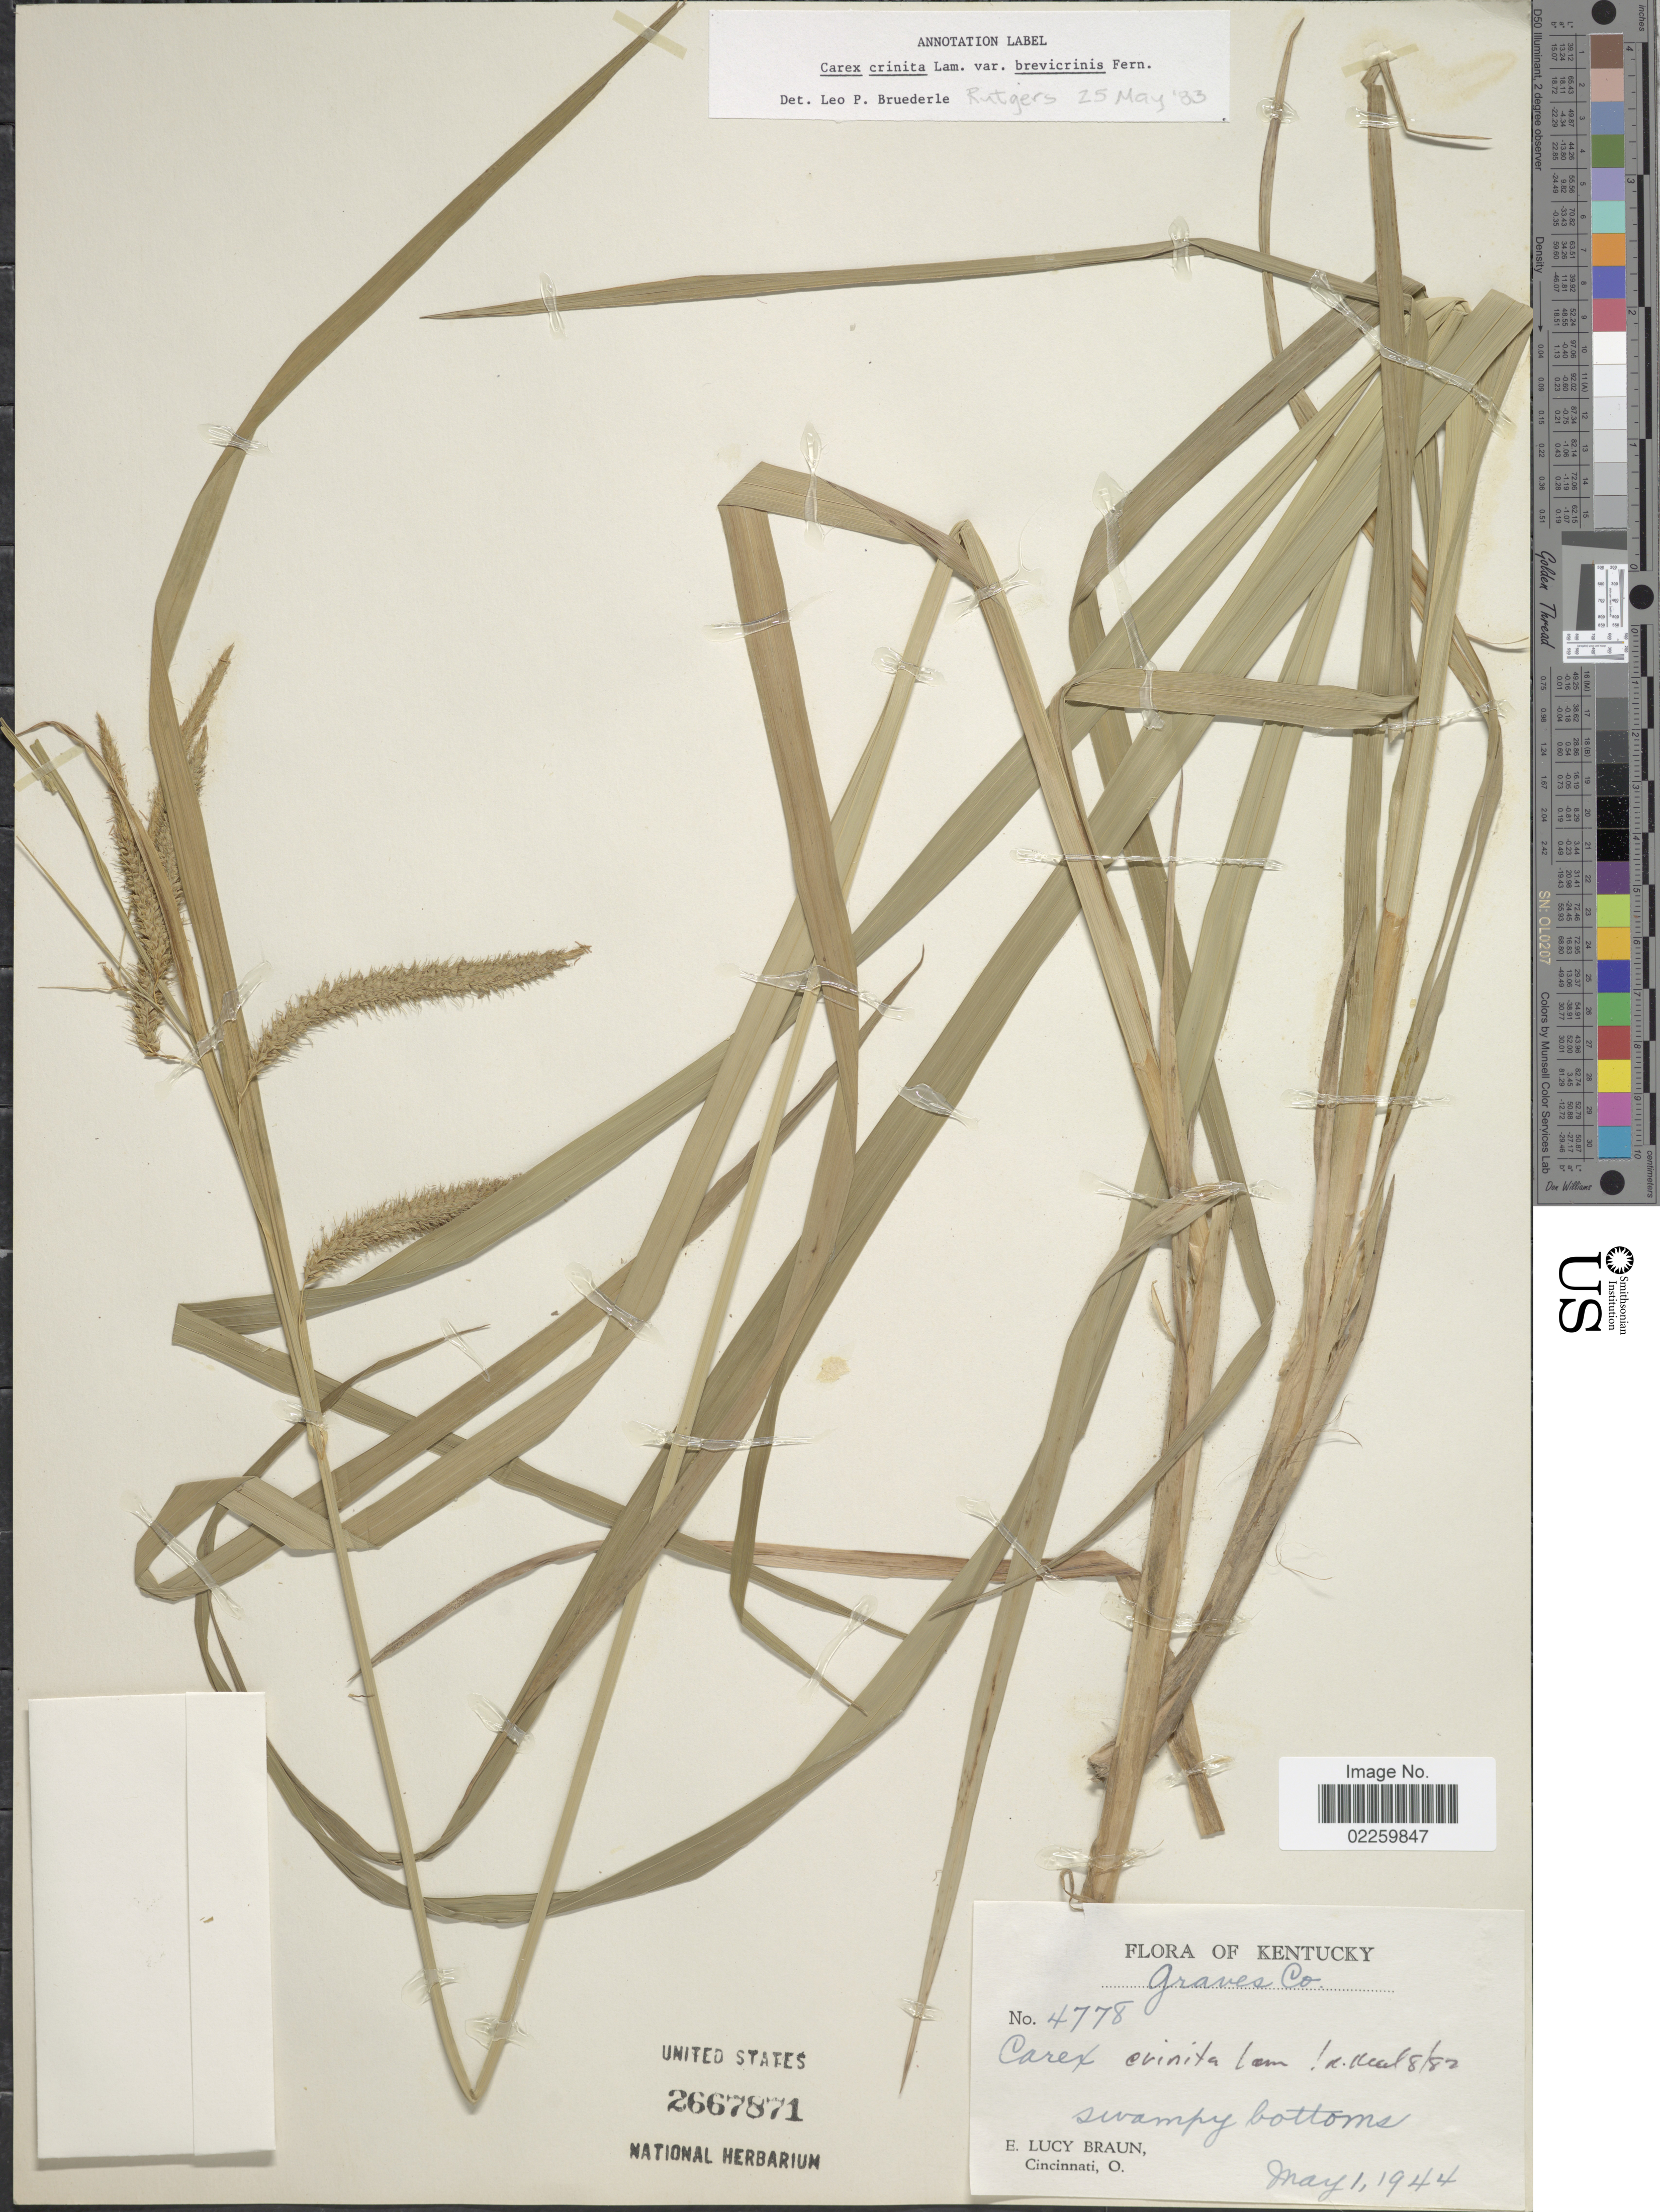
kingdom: Plantae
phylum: Tracheophyta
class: Liliopsida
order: Poales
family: Cyperaceae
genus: Carex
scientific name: Carex crinita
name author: Lam.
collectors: E. L. Braun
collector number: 4778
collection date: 1944-05-01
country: United States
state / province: Kentucky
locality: Graves Co., Swampy bottoms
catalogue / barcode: US 2667871